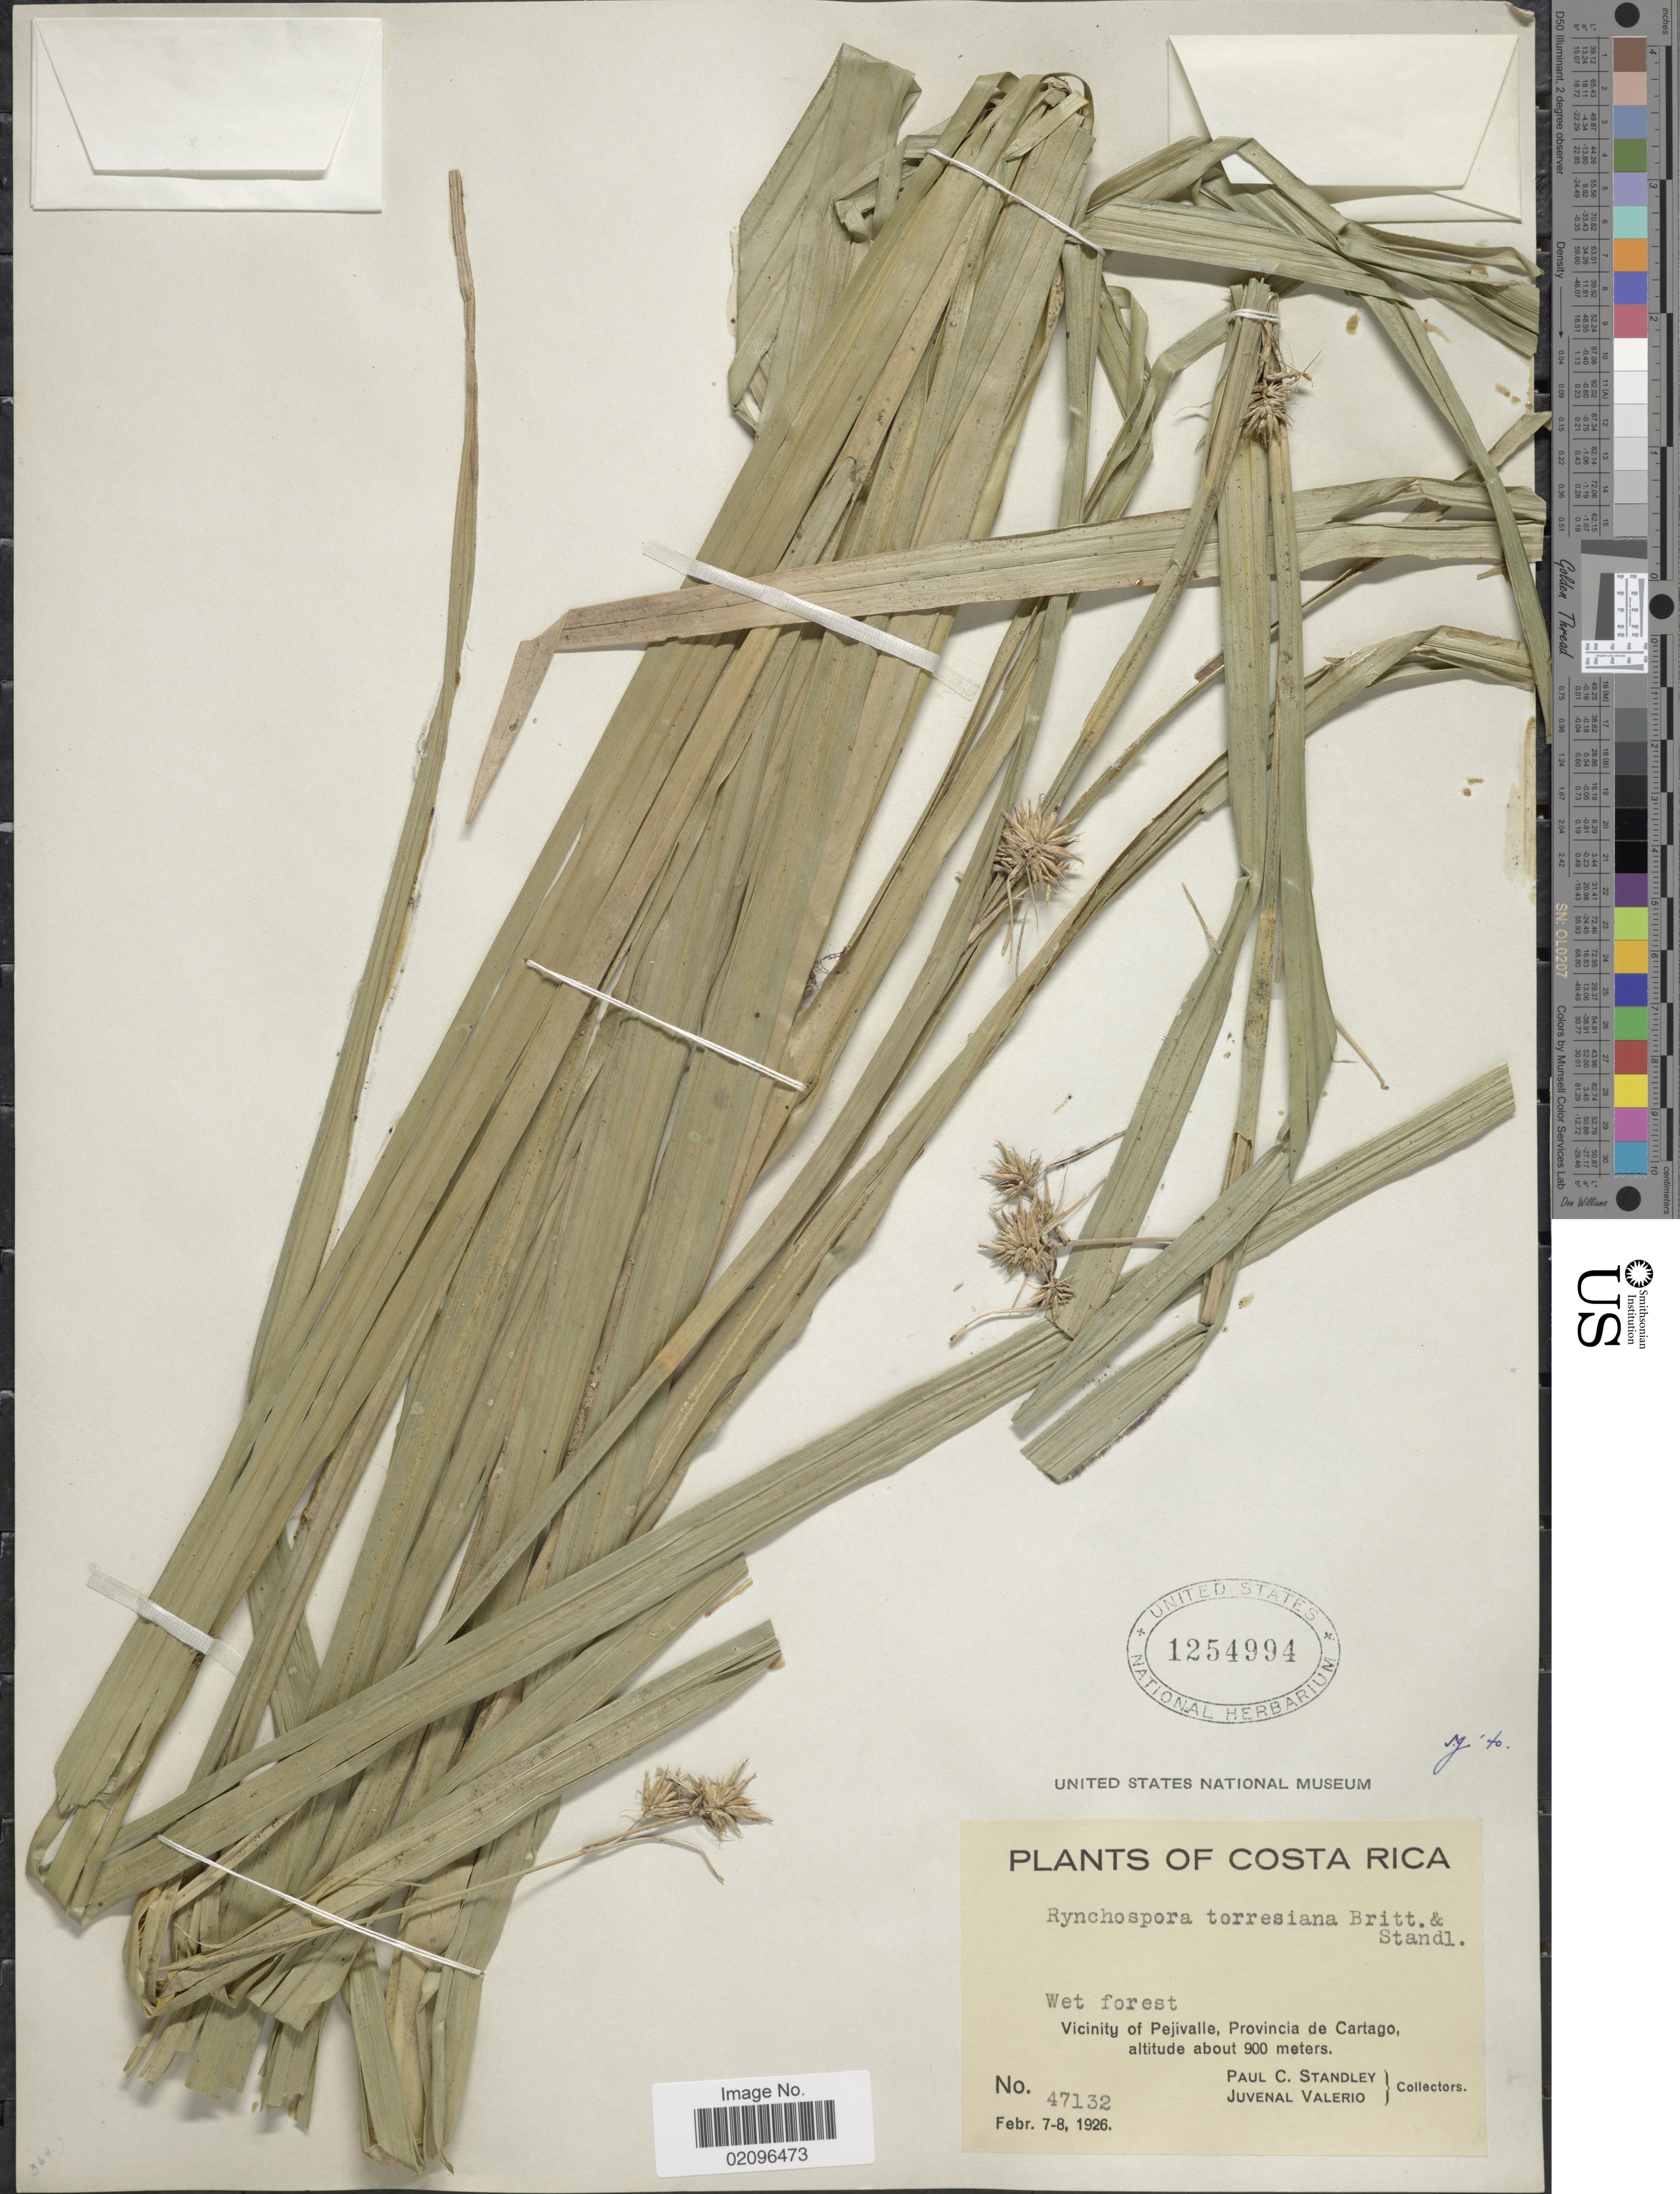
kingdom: Plantae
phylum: Tracheophyta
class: Liliopsida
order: Poales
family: Cyperaceae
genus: Rhynchospora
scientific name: Rhynchospora torresiana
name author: Britton & Standl.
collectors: P. C. Standley & J. Valerio R.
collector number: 47132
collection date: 1926-02-07/1926-02-08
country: Costa Rica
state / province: Cartago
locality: Wet forest, Vicinity of Pejivalle, Province de Cartago.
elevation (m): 900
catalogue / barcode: US 1254994